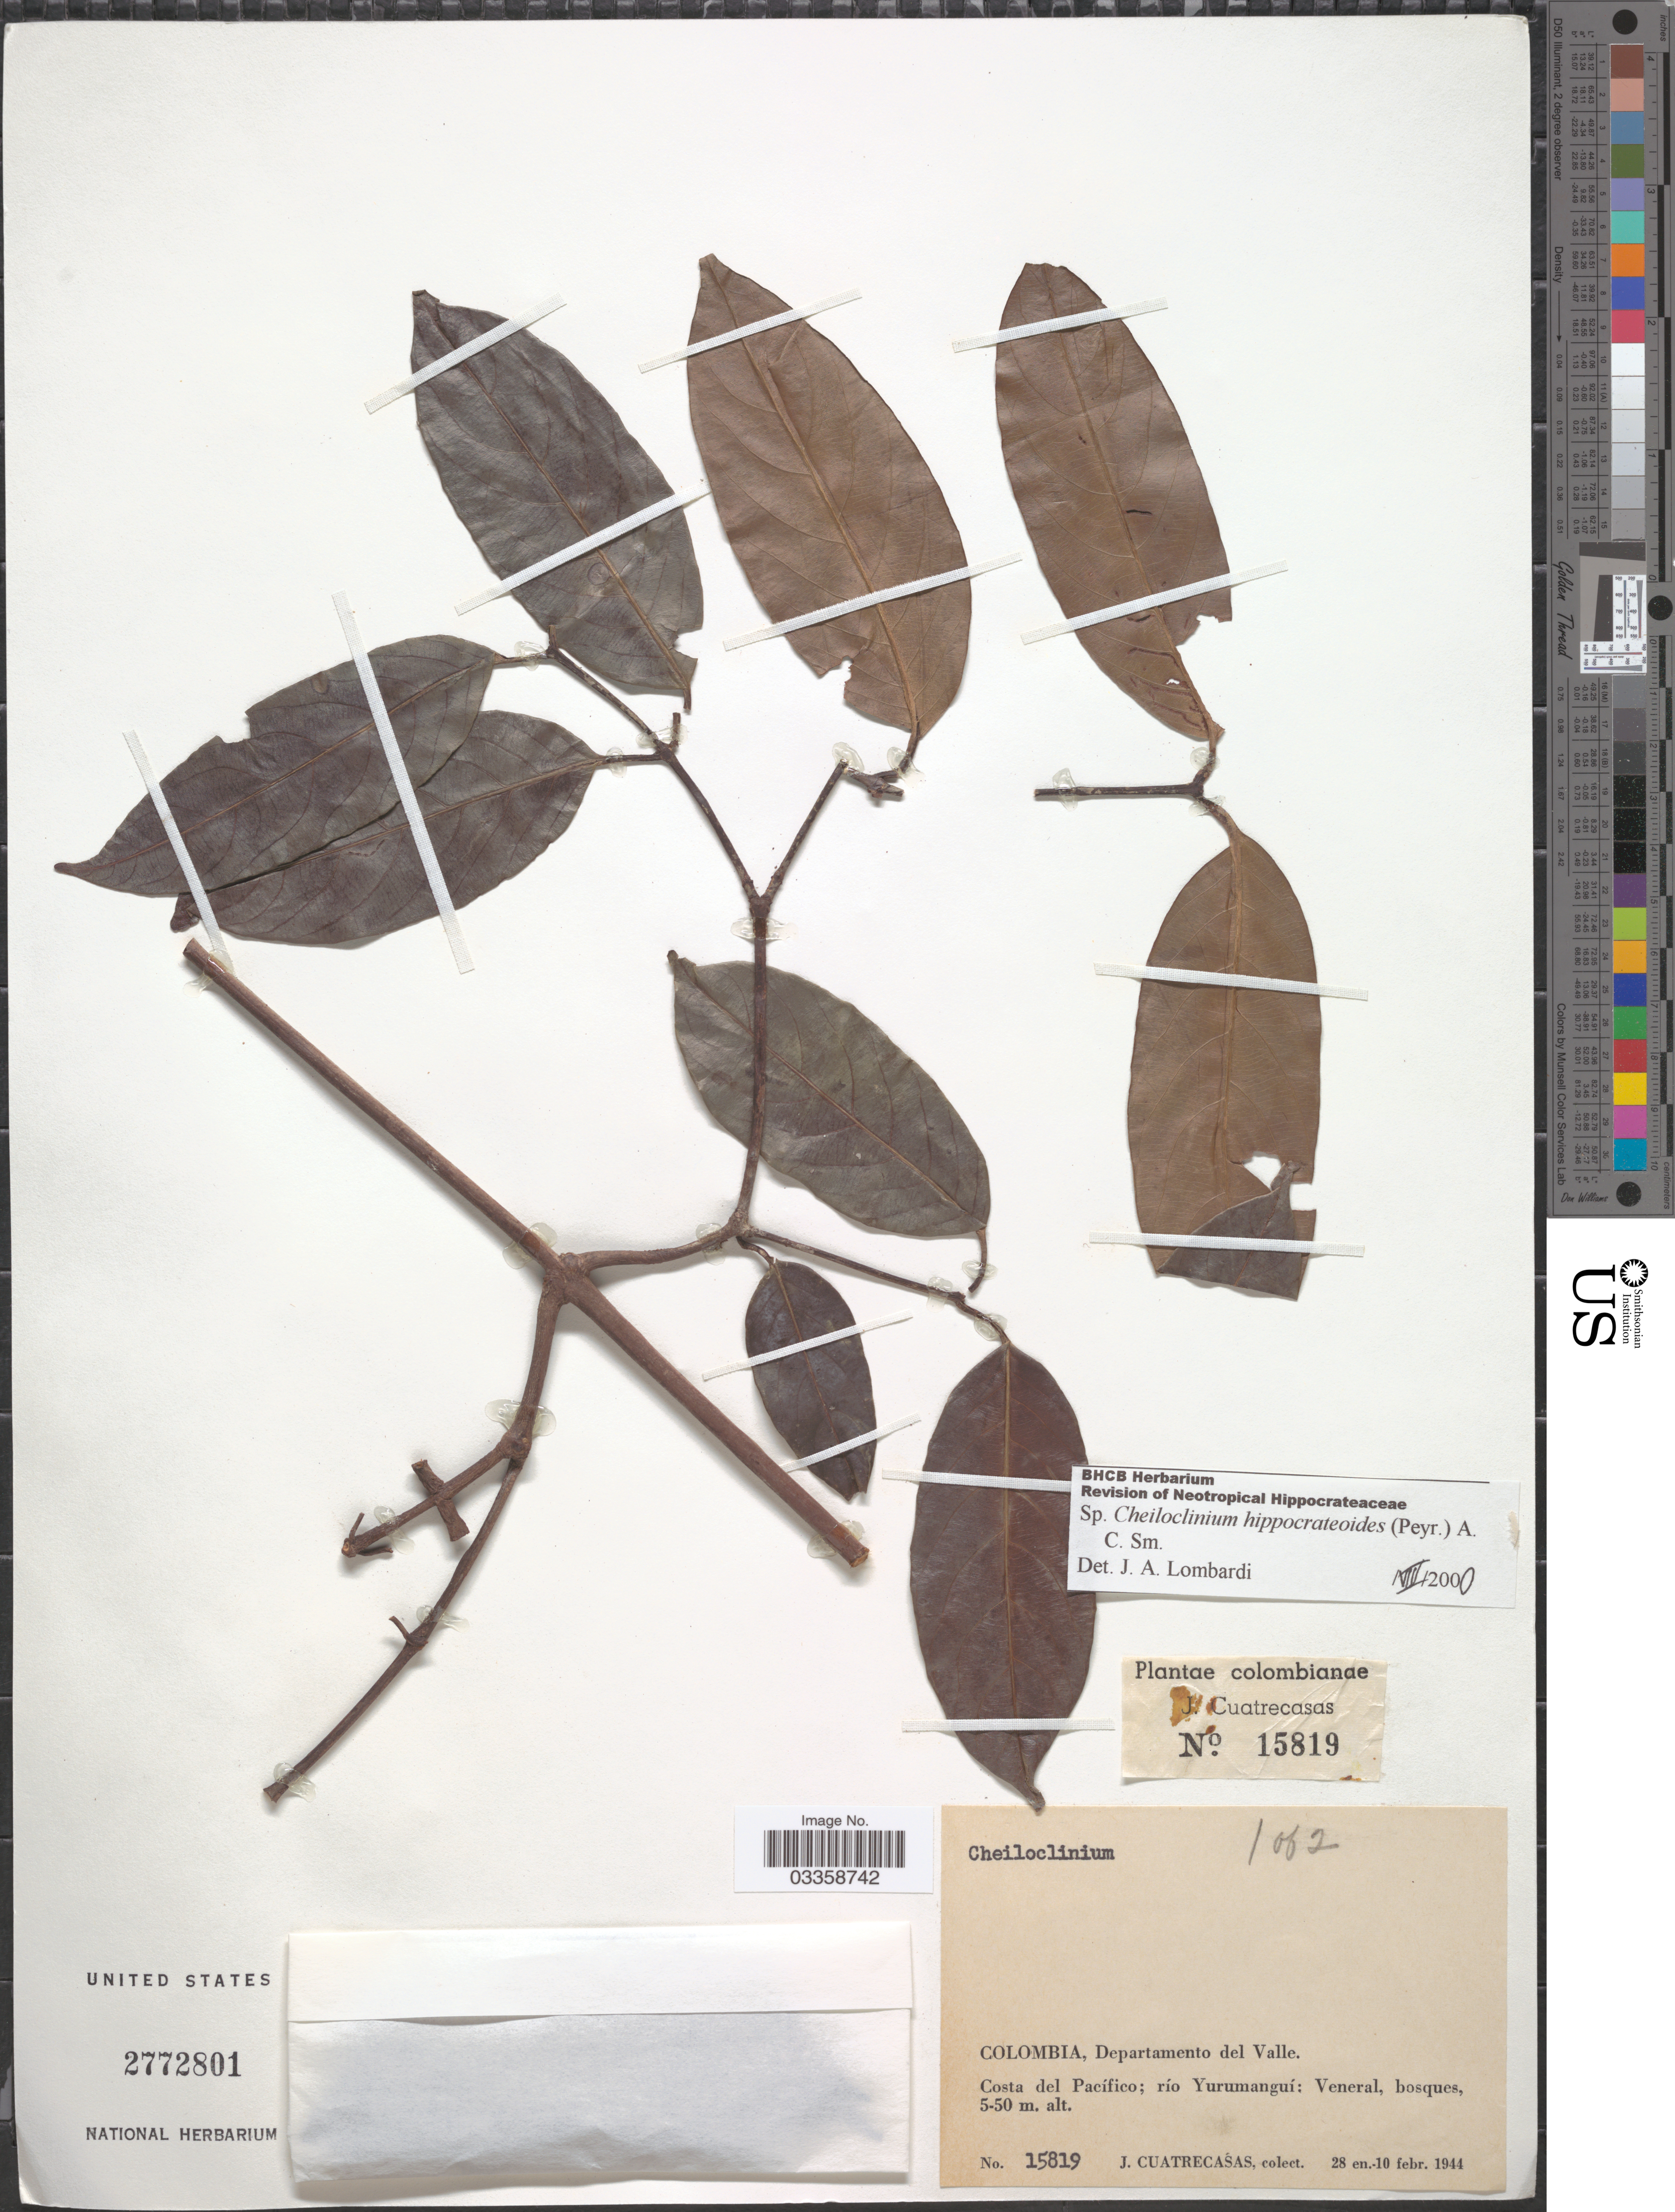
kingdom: Plantae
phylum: Tracheophyta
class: Magnoliopsida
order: Celastrales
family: Celastraceae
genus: Cheiloclinium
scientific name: Cheiloclinium hippocrateoides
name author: (Peyr.) A.C. Sm.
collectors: J. Cuatrecasas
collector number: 15819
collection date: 1944-01-28/1944-02-10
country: Colombia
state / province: Valle del Cauca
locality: Departamento del Valle. Costa del Pacífico; río Yurumanguí: Veneral, bosques.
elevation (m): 5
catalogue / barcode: US 2772801